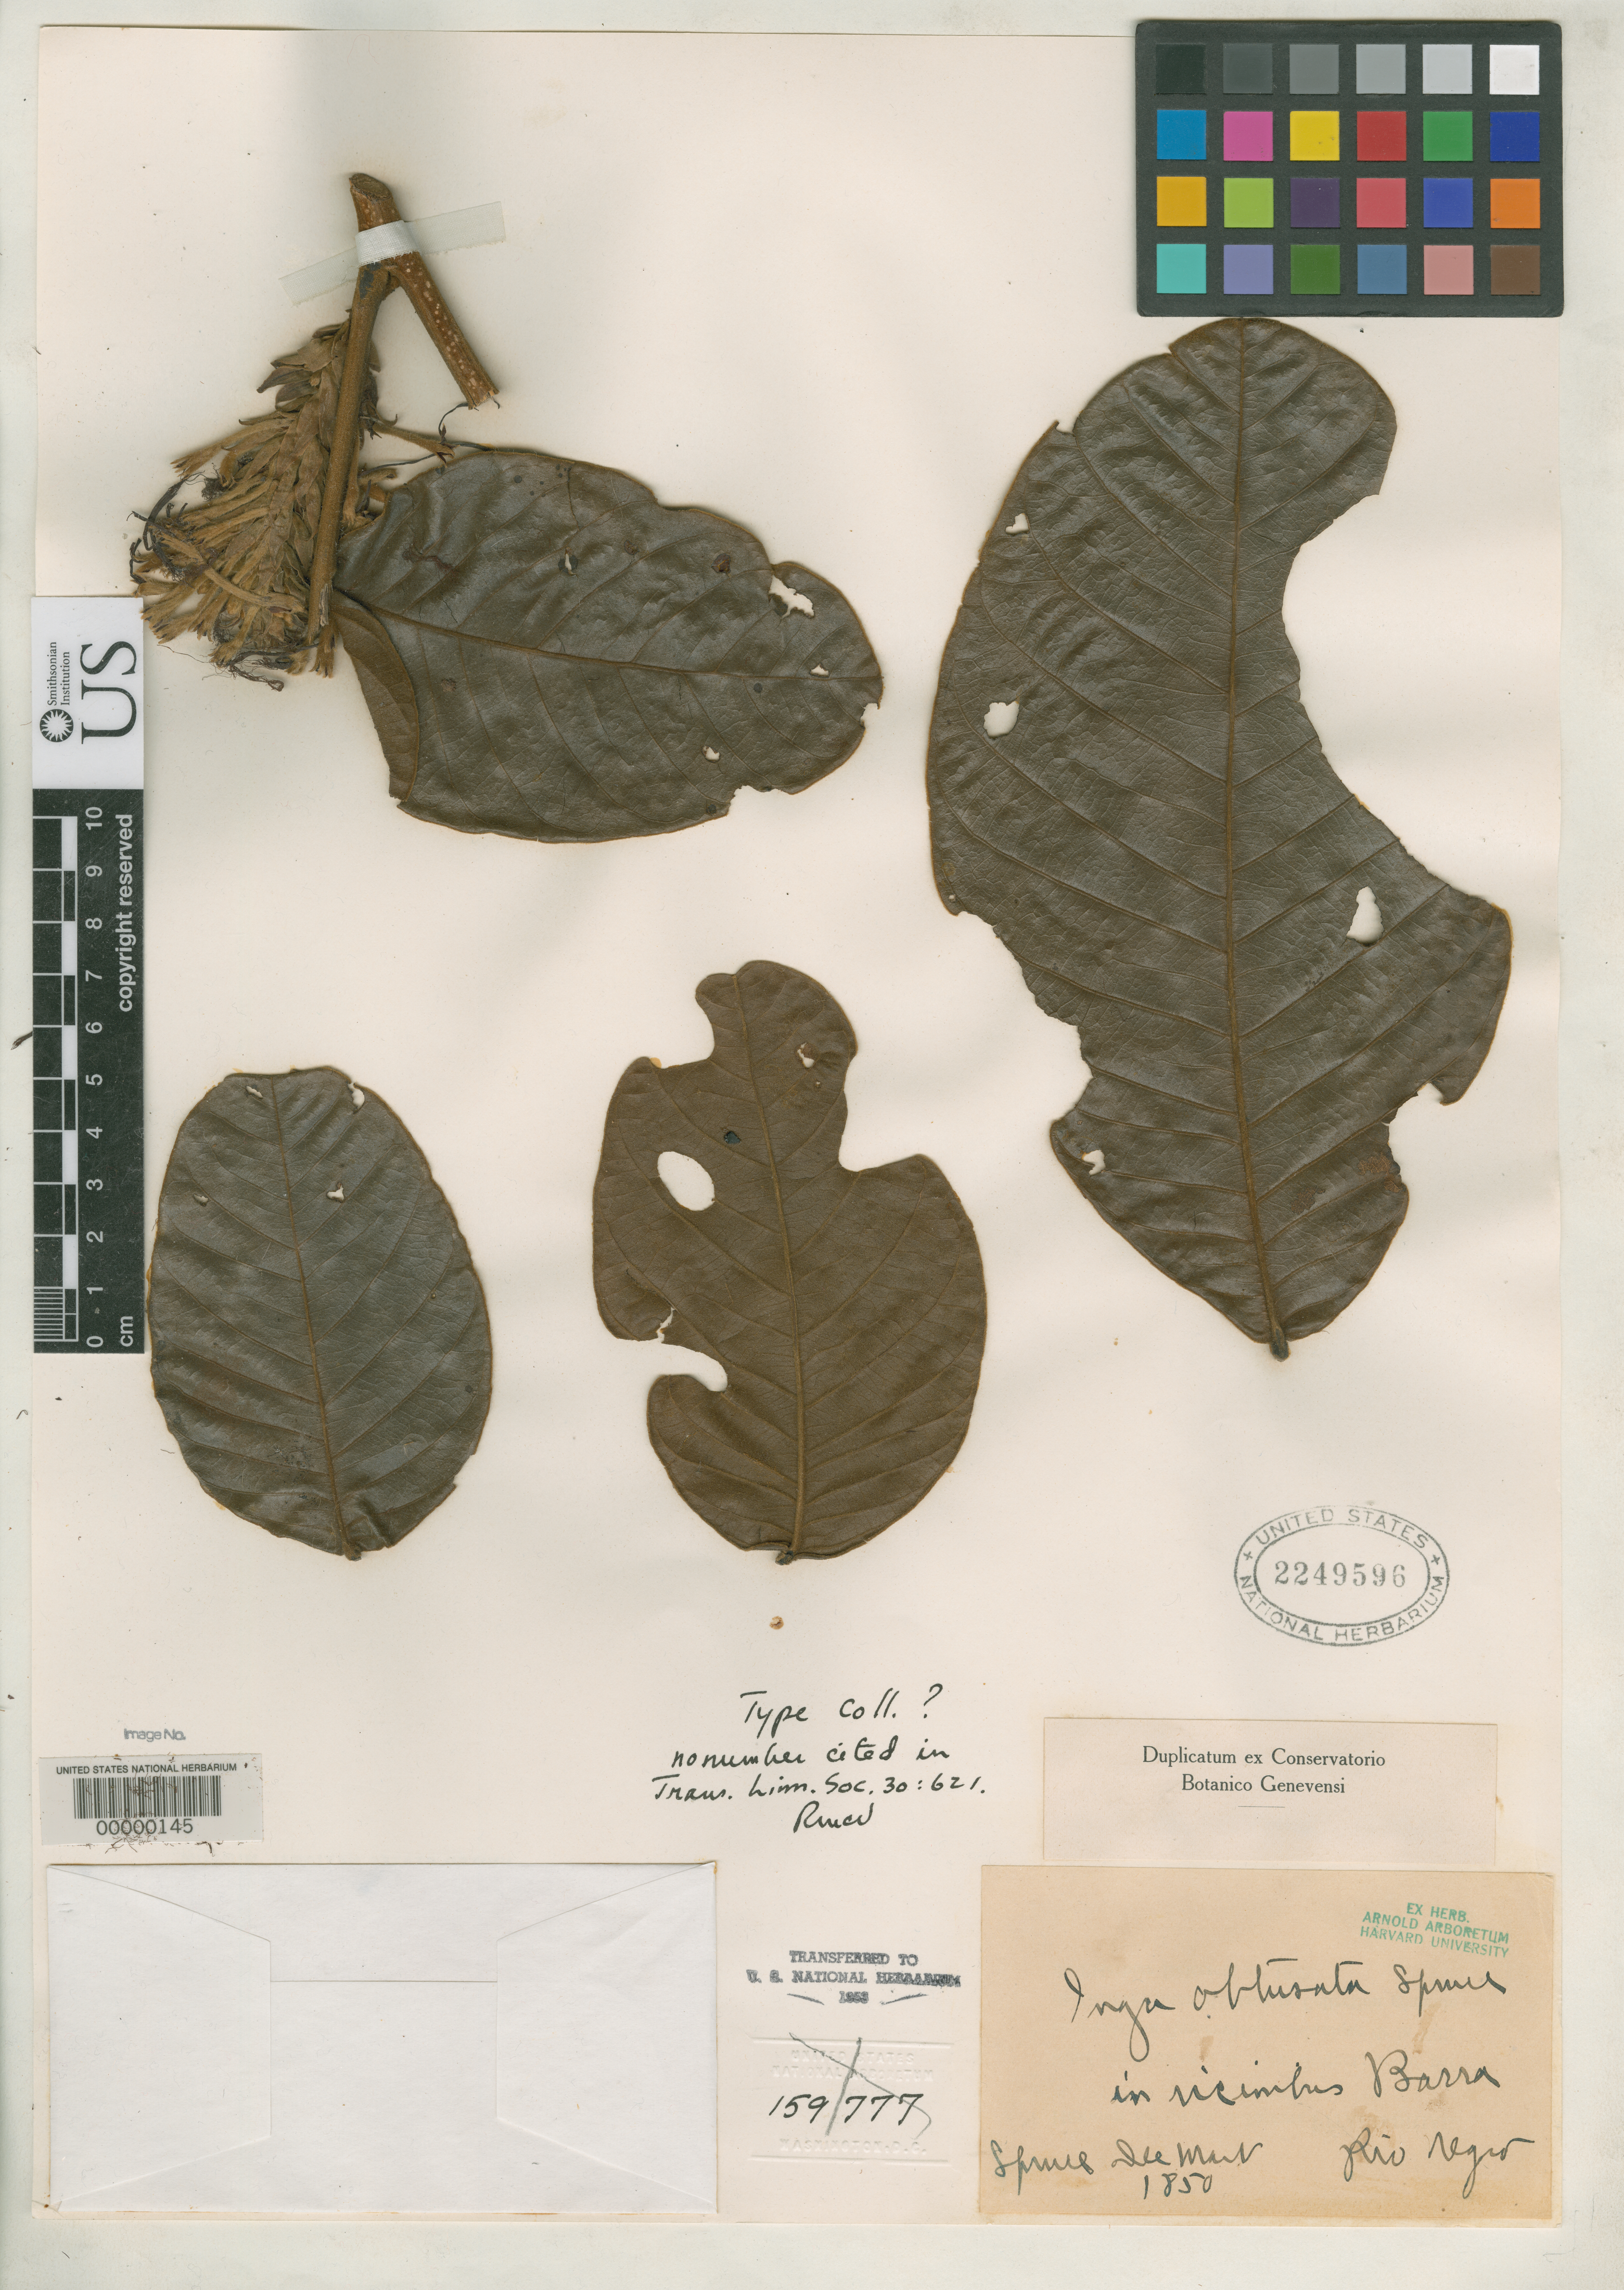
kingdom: Plantae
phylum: Tracheophyta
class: Magnoliopsida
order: Fabales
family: Fabaceae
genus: Inga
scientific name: Inga obtusata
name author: Spruce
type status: Type Collection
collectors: R. Spruce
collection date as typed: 1850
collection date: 1850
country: Brazil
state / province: Amazonas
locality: Amazonia, Rio Negro.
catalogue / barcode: US 2249596